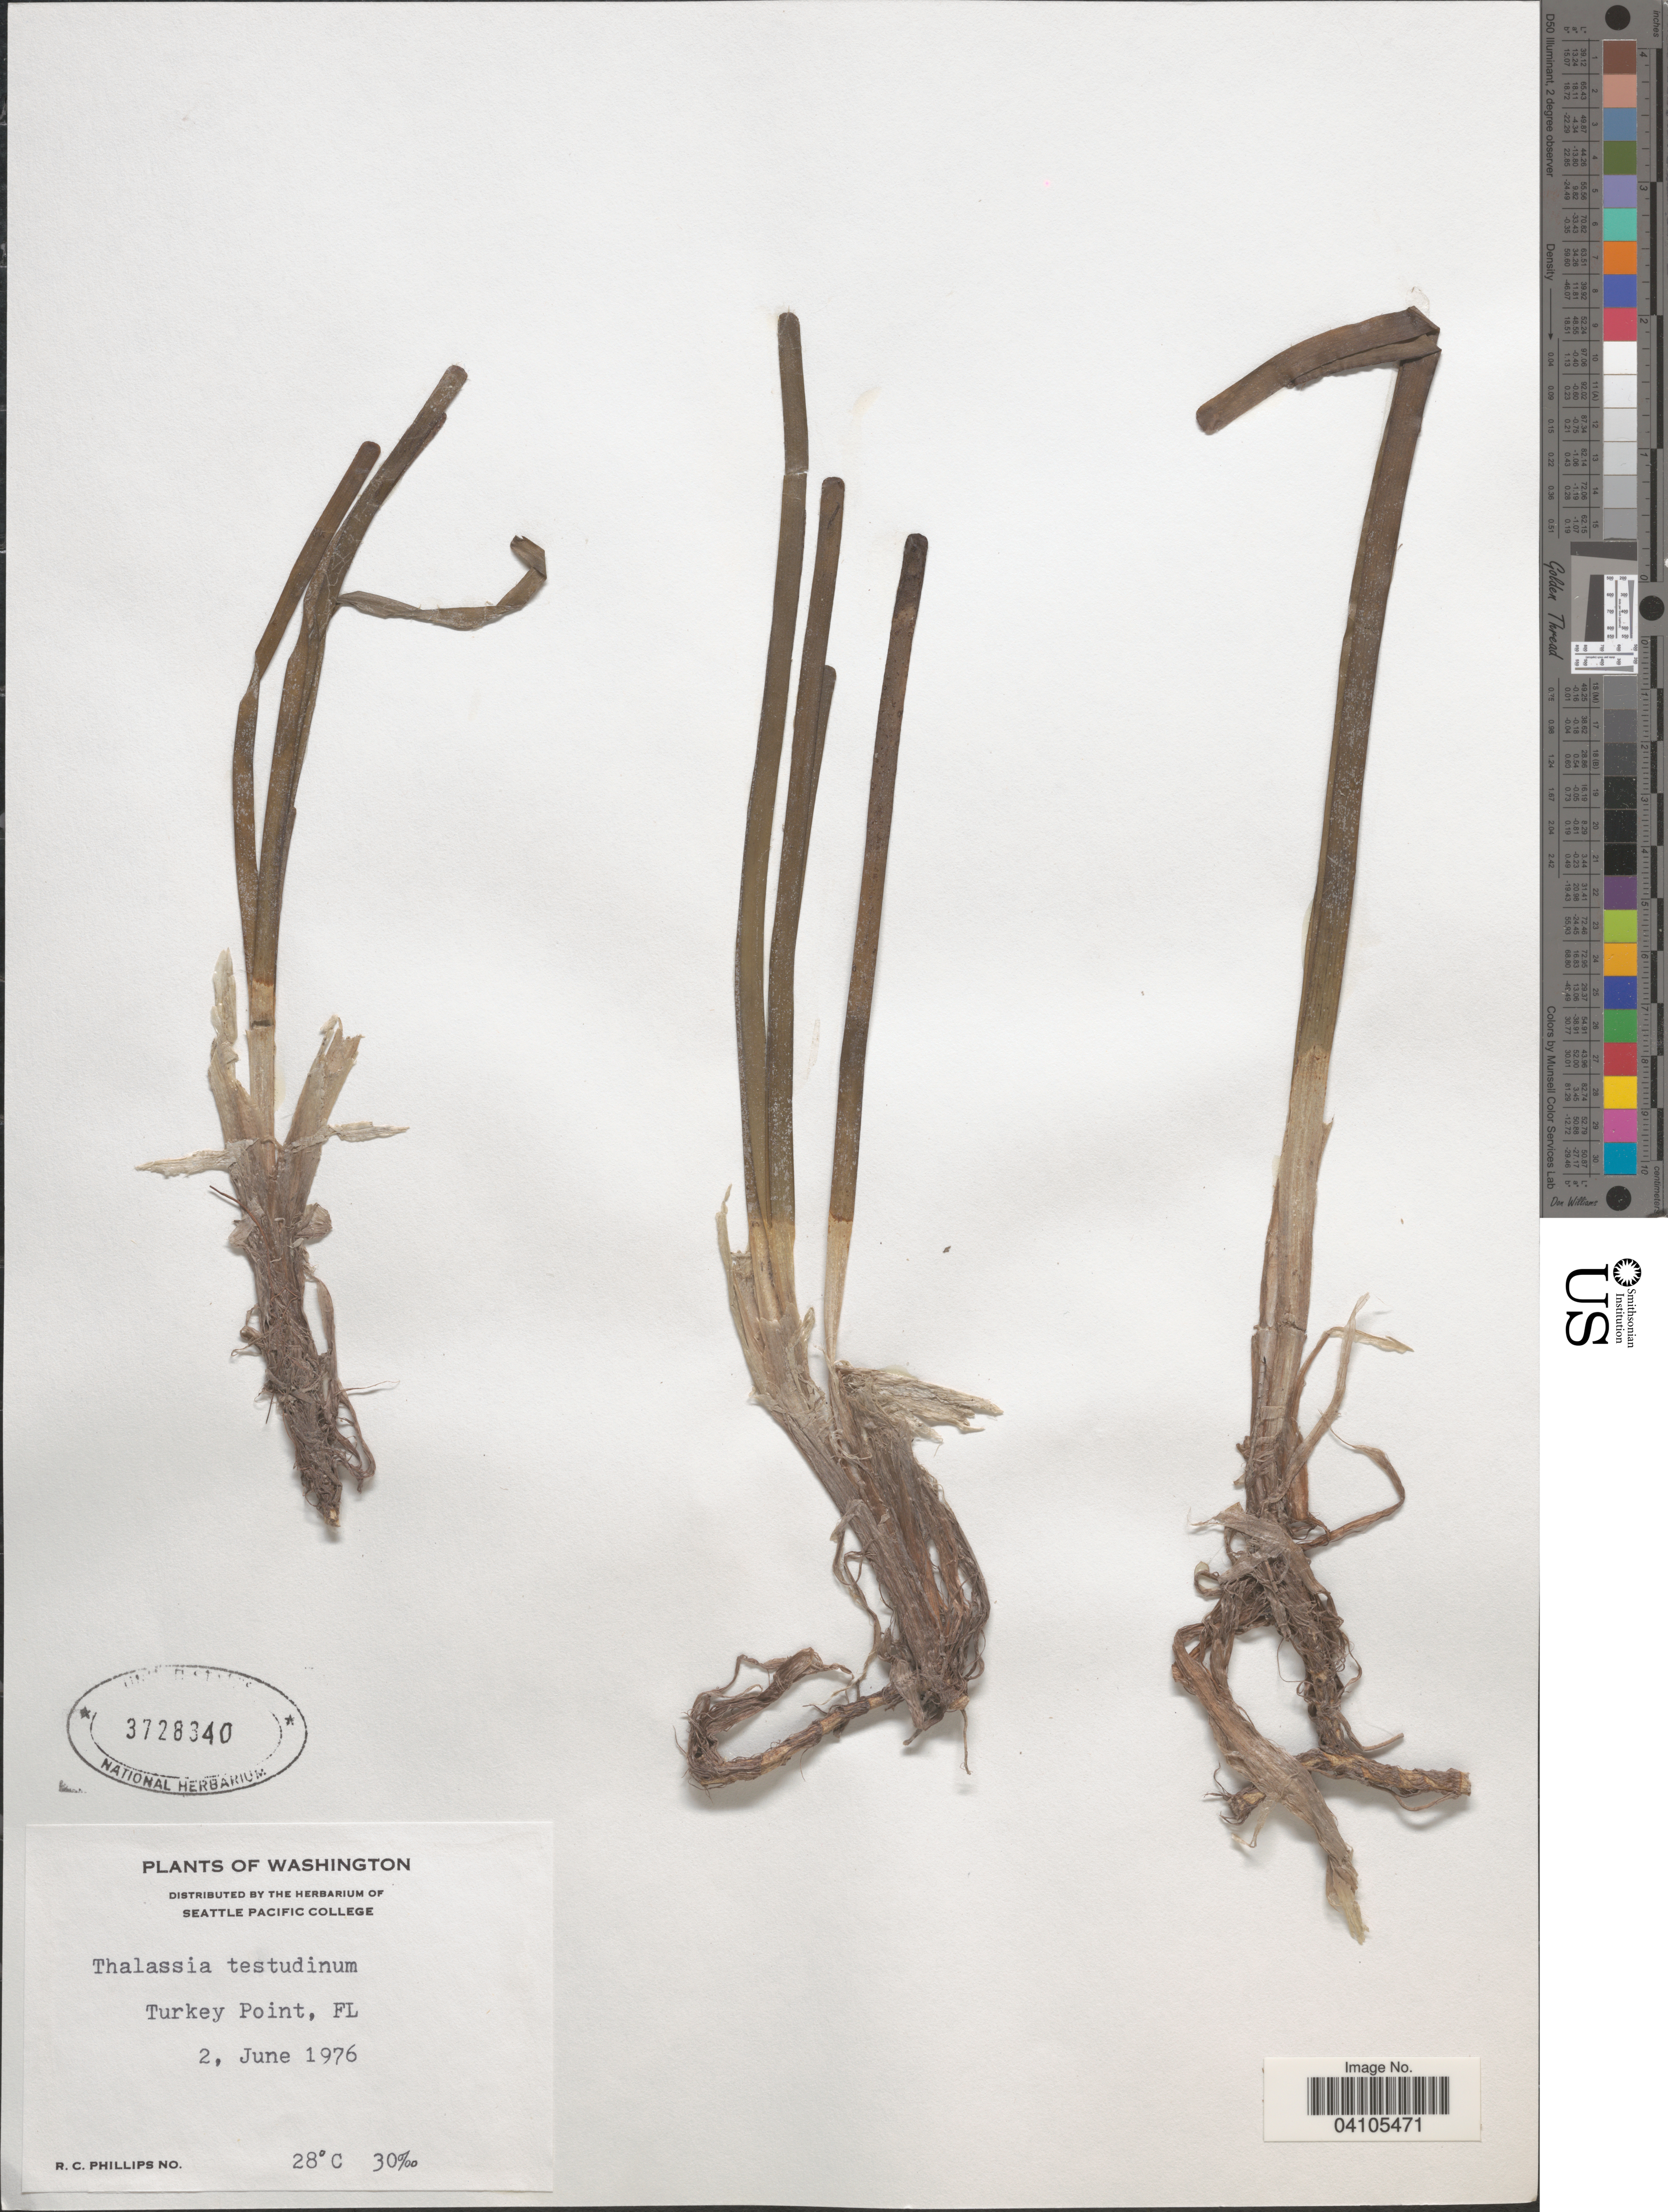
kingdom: Plantae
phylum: Tracheophyta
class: Liliopsida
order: Alismatales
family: Hydrocharitaceae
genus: Thalassia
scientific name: Thalassia testudinum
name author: Banks & Sol. ex K.D. Koenig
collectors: R. C. Phillips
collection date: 1976-06-02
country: United States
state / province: Florida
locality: Turkey Point.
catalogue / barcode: US 3728340